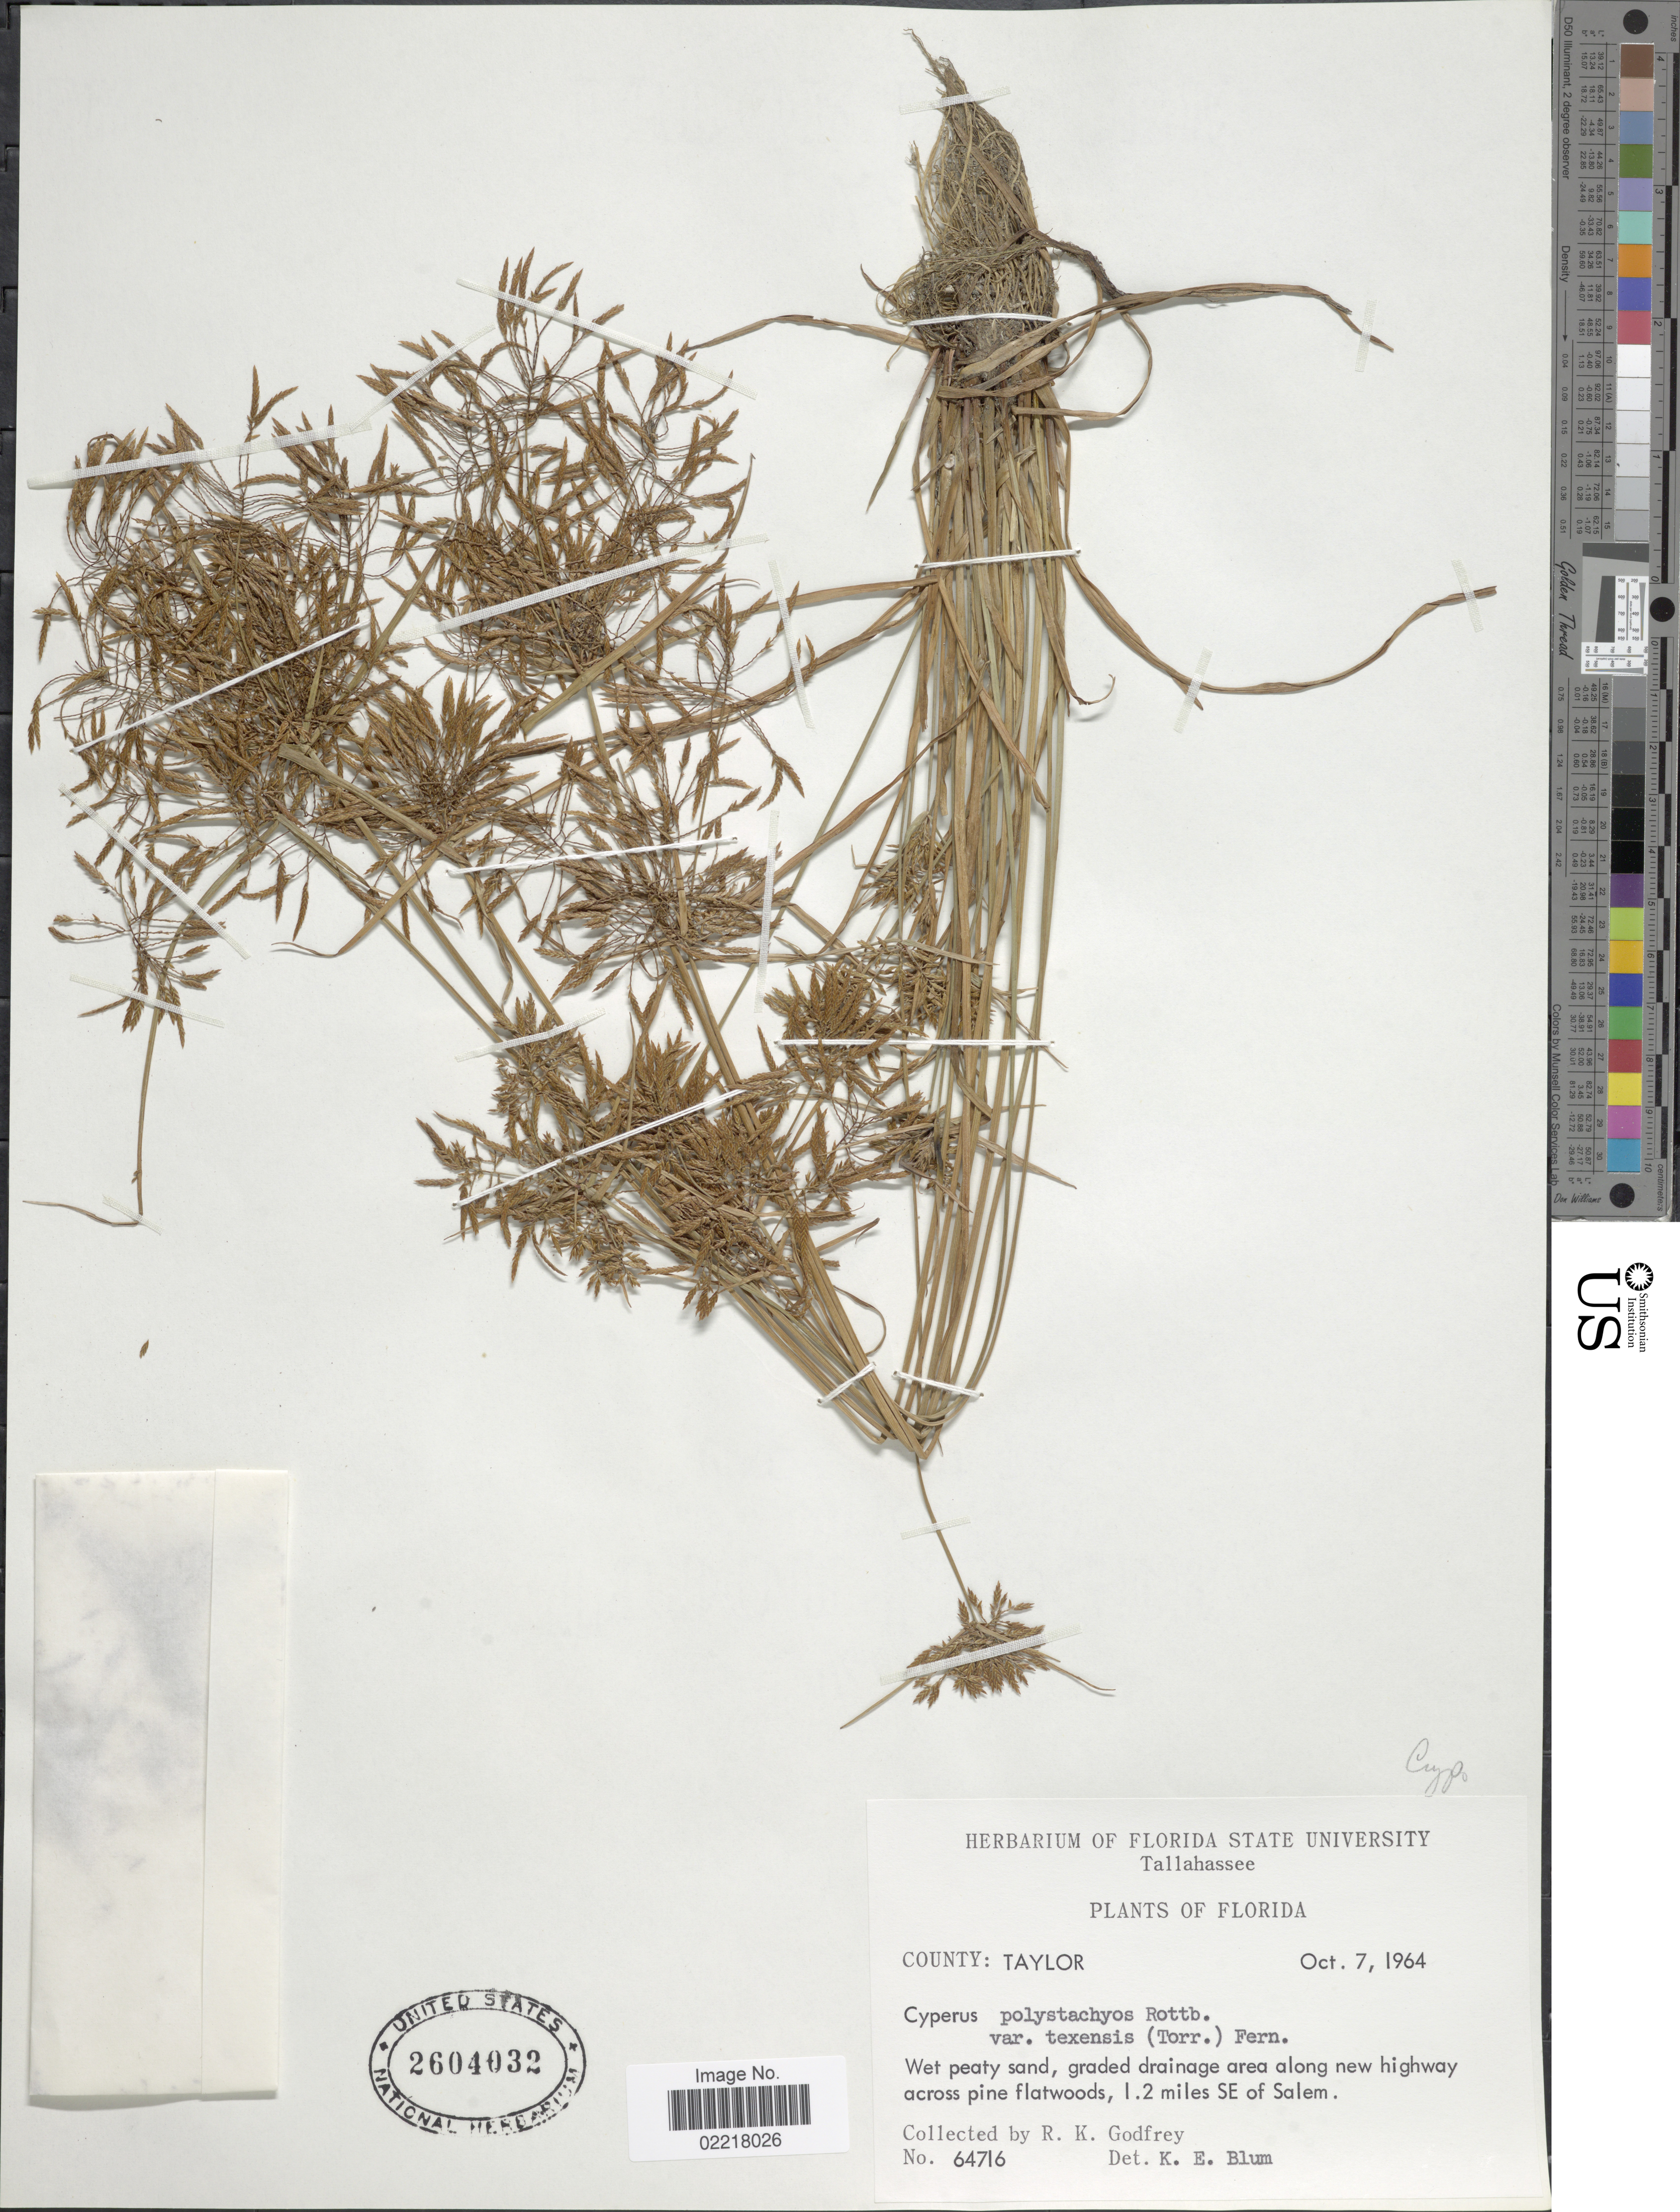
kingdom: Plantae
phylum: Tracheophyta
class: Liliopsida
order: Poales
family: Cyperaceae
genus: Cyperus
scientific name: Cyperus polystachyos var. texensis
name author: (Torr.) Fernald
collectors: R. K. Godfrey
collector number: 64716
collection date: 1964-10-07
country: United States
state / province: Florida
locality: County: Taylor. Wet peaty sand, graded drainage area along new highway across pine flatwoods, 1.2 miles SE of Salem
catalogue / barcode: US 2604032